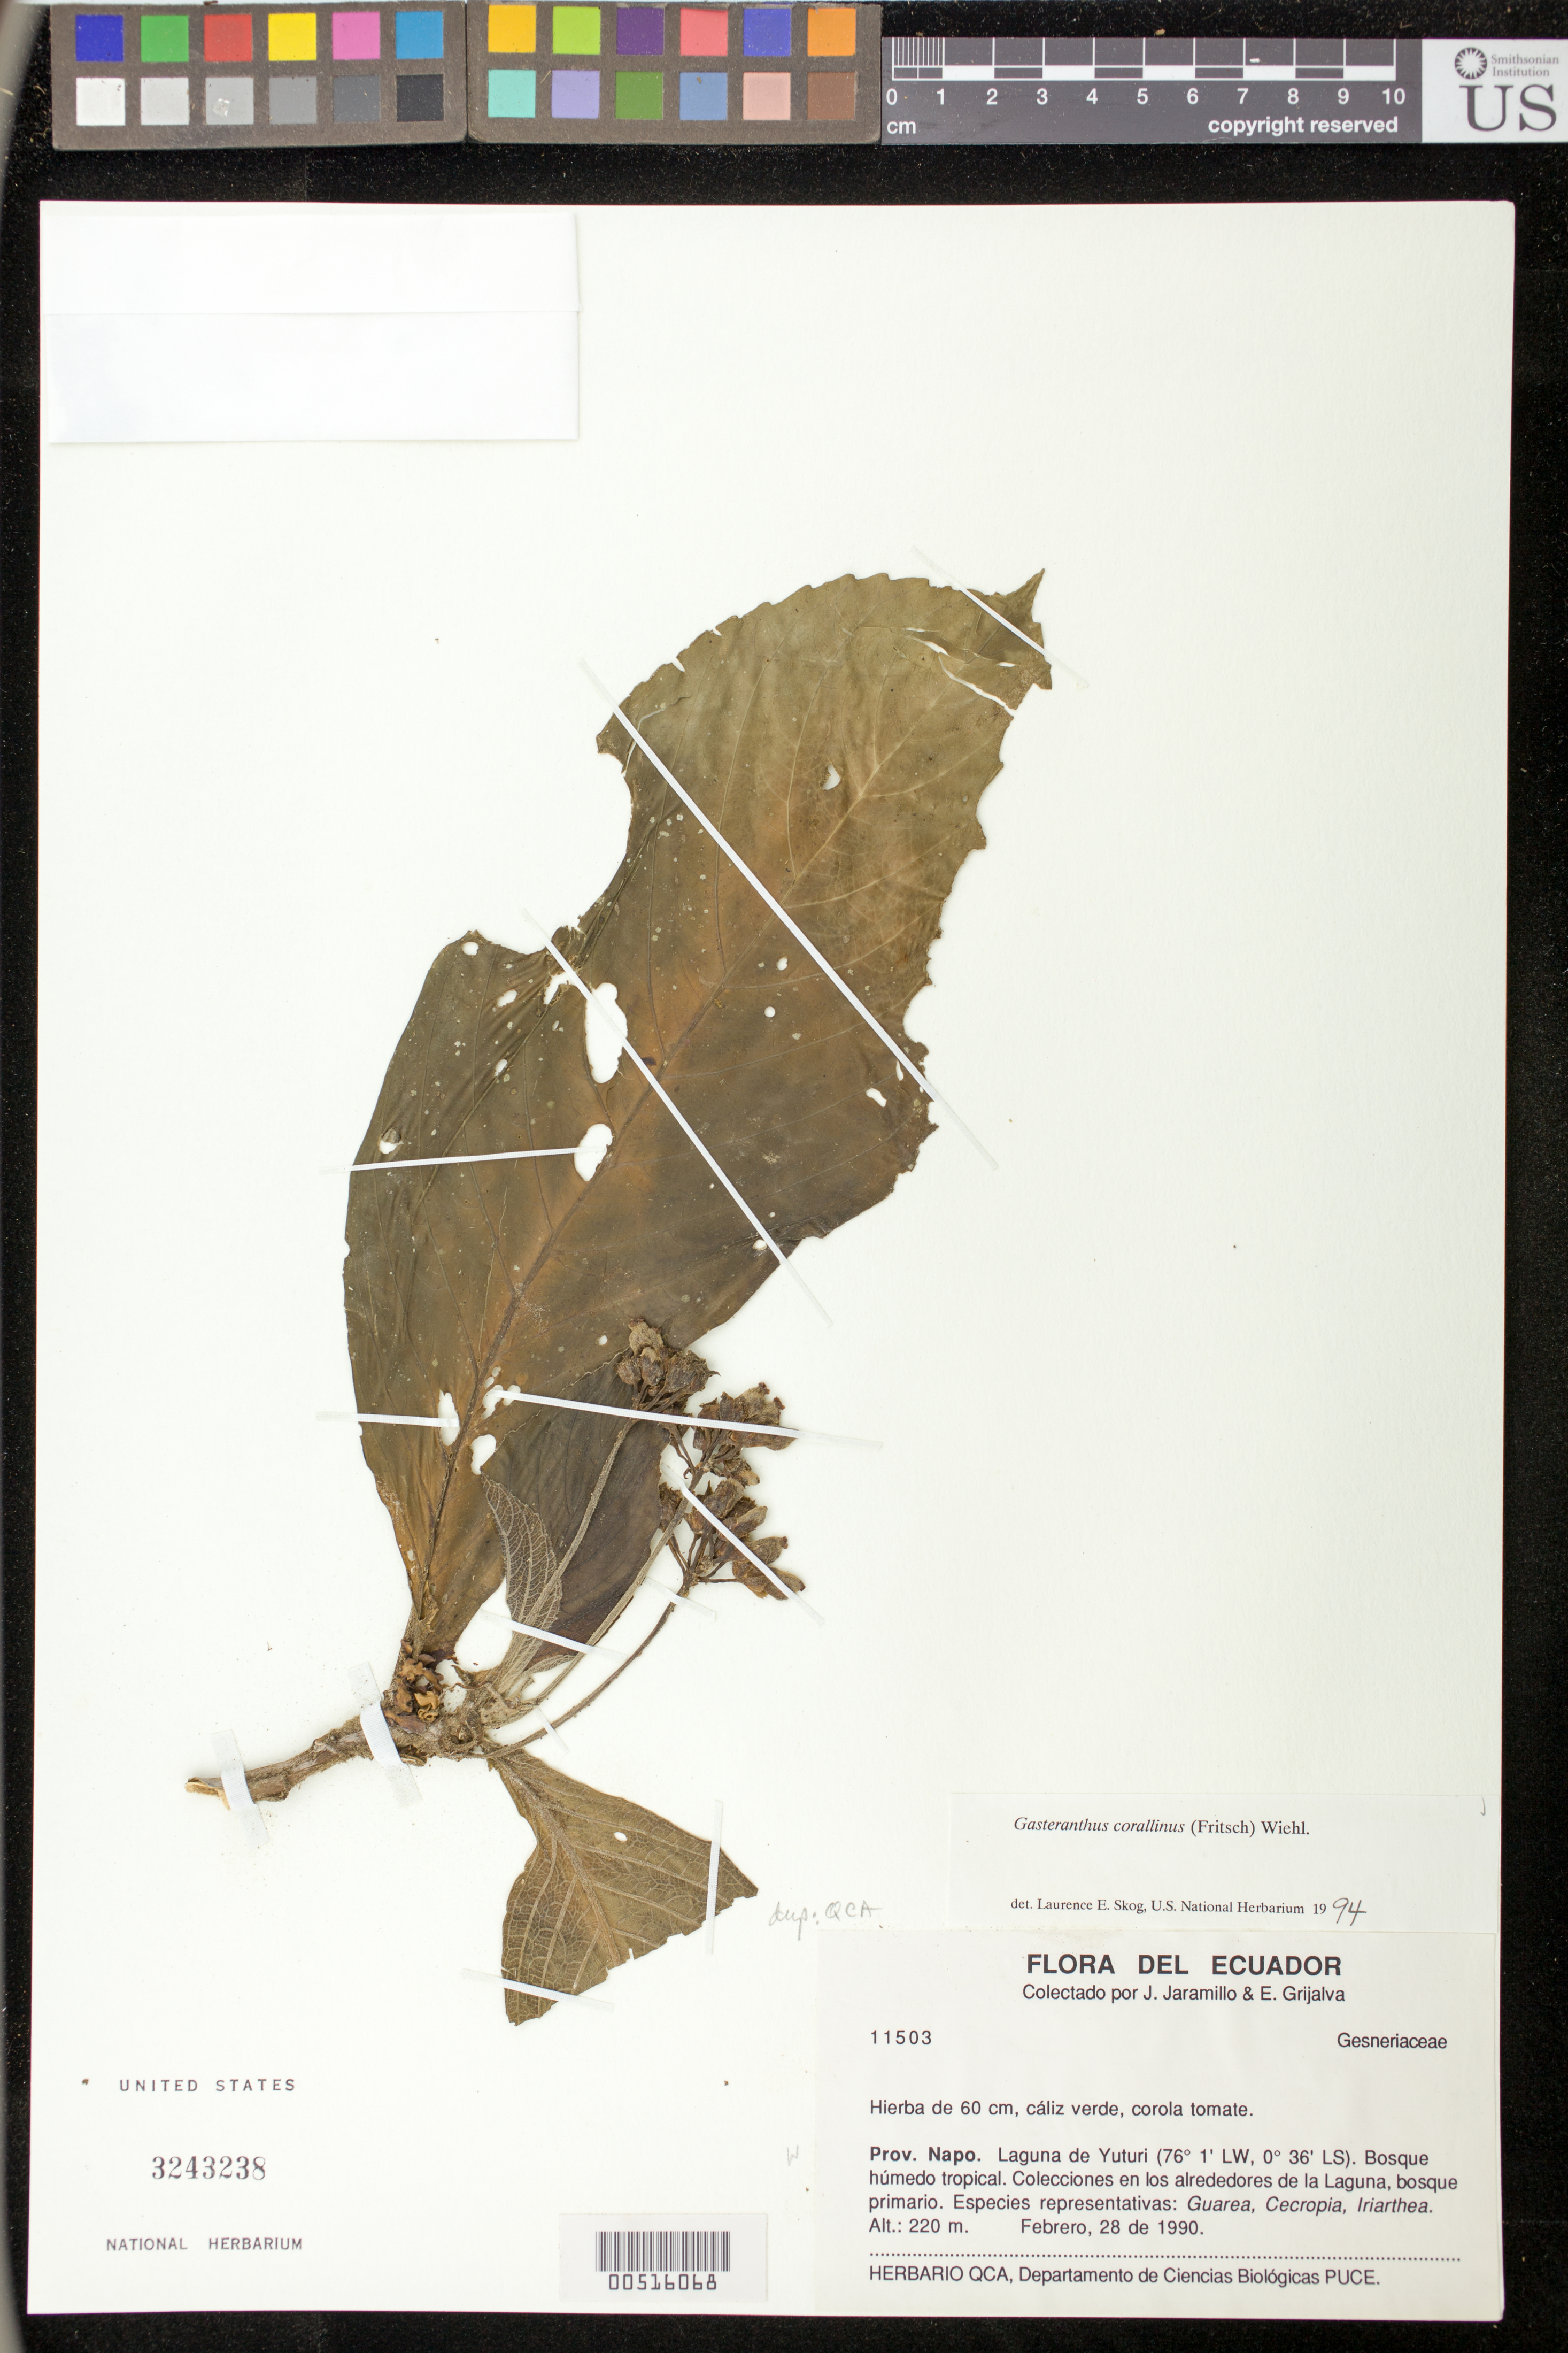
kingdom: Plantae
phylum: Tracheophyta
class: Magnoliopsida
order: Lamiales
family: Gesneriaceae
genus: Gasteranthus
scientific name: Gasteranthus corallinus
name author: (Fritsch) Wiehler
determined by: Skog, Laurence E.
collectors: J. L. Jaramillo & E. Grijalva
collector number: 11503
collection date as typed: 28 Feb 1990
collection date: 1990-02-28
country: Ecuador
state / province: Napo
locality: Laguna de Yuturi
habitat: Bosque húmedo tropical; bosque primario. Especies representativas: Guarea, Cecropia, Iriarthea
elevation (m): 220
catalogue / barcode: US 3243238